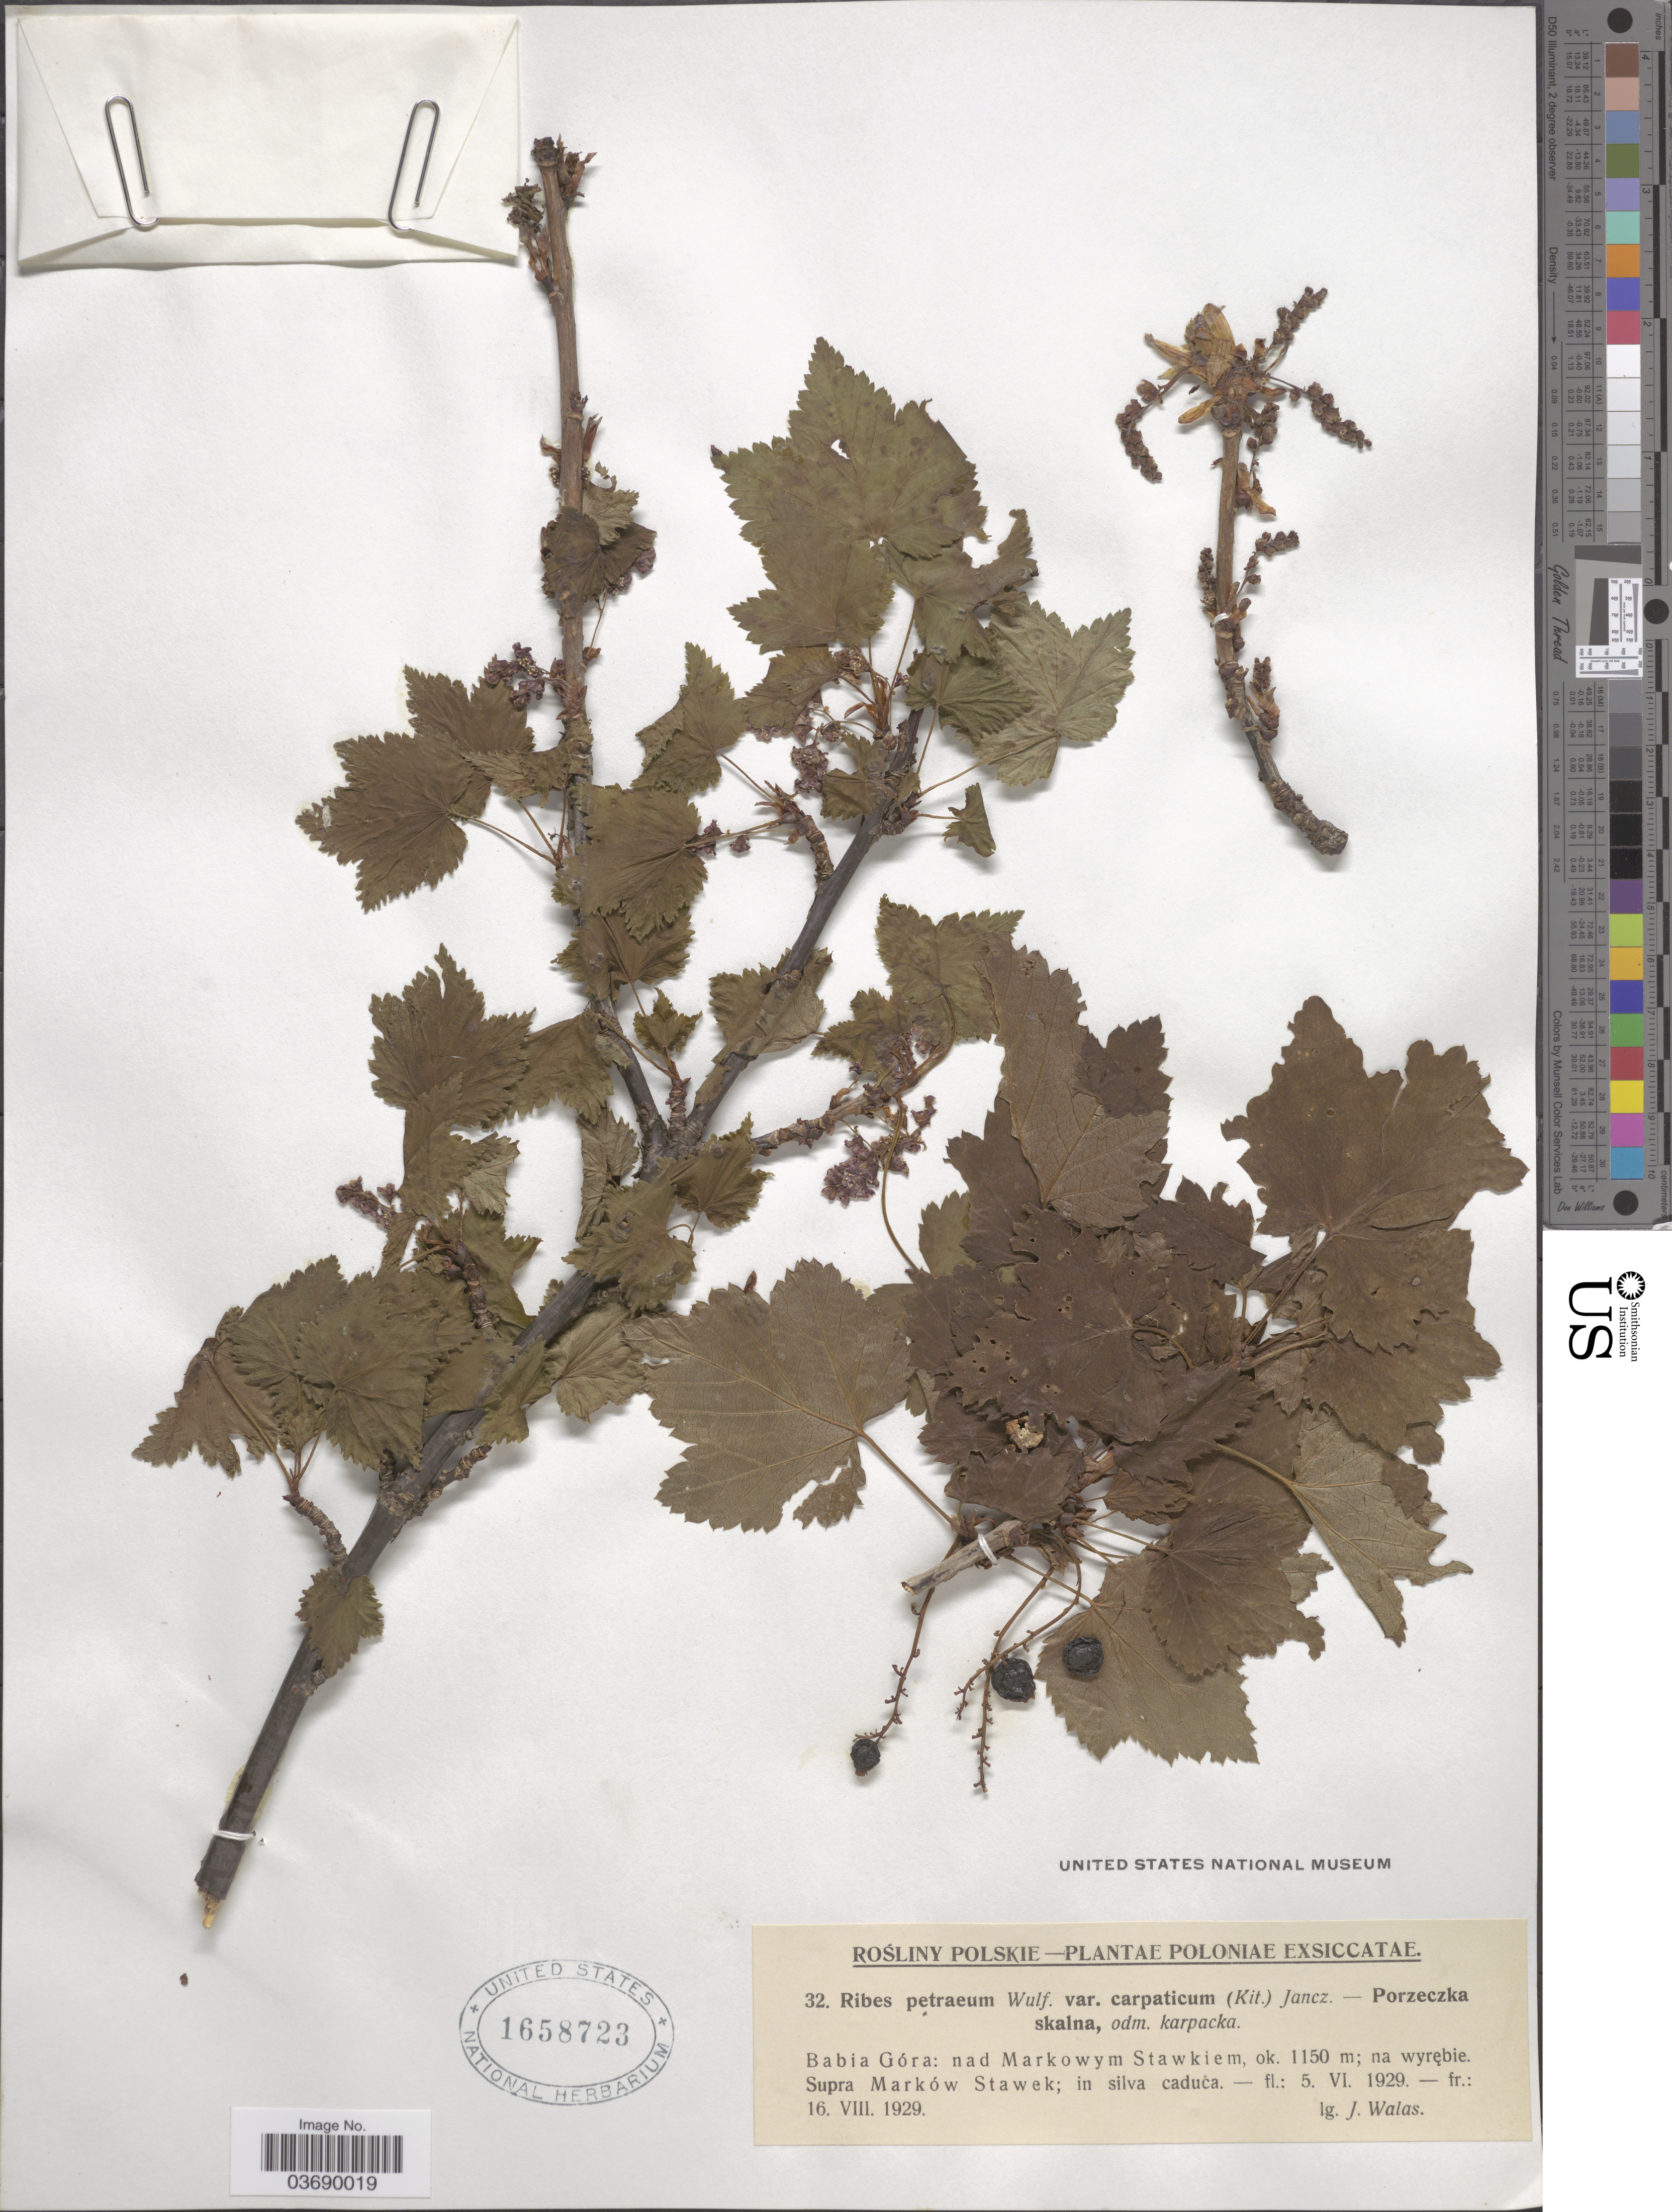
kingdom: Plantae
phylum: Tracheophyta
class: Magnoliopsida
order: Saxifragales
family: Grossulariaceae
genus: Ribes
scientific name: Ribes petraeum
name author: Wulfen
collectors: J. Walas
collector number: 32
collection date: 1929-06-05/1929-08-16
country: Poland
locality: Babia Góra: nad Markowym Stawkiem. Supra Marków Stawek.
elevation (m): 1150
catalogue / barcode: US 1658723